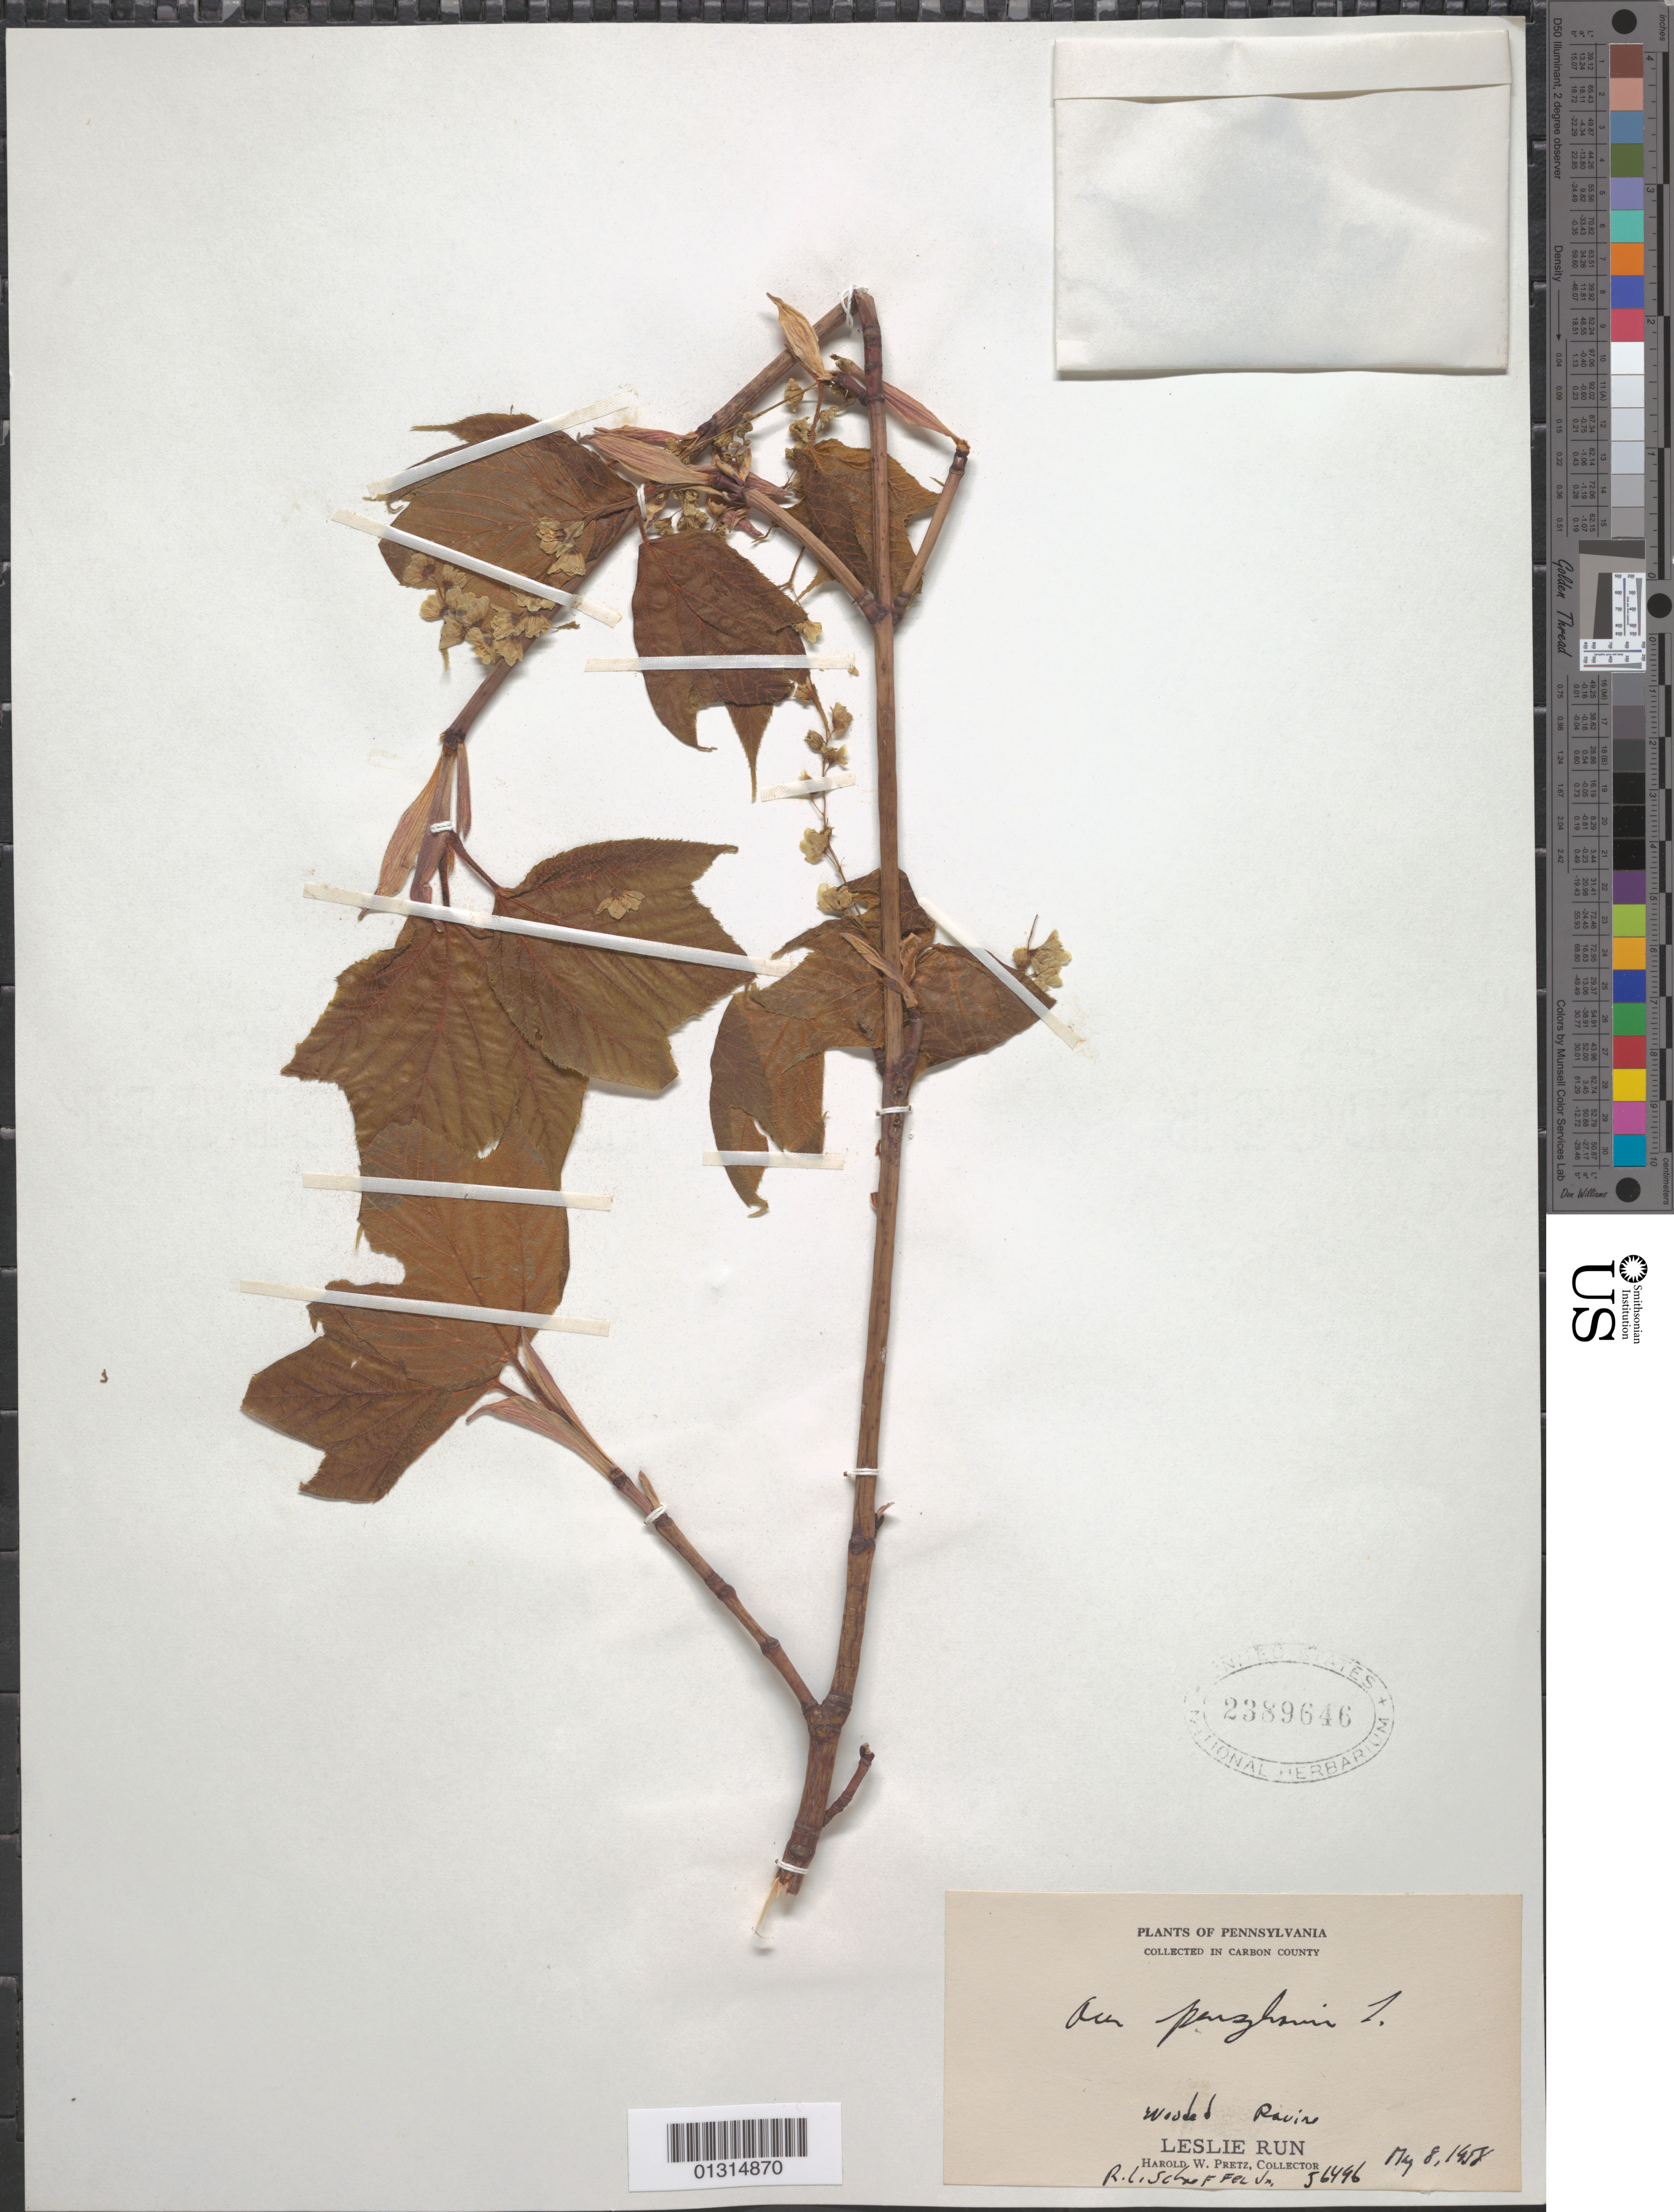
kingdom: Plantae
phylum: Tracheophyta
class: Magnoliopsida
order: Sapindales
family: Sapindaceae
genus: Acer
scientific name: Acer pensylvanicum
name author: L.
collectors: R. Schaeffer & H. Pretz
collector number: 56496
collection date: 1958-05-08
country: United States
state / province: Pennsylvania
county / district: Carbon County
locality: Carbon County, Leslie Run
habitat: Wooded ravine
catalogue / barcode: US 2389646